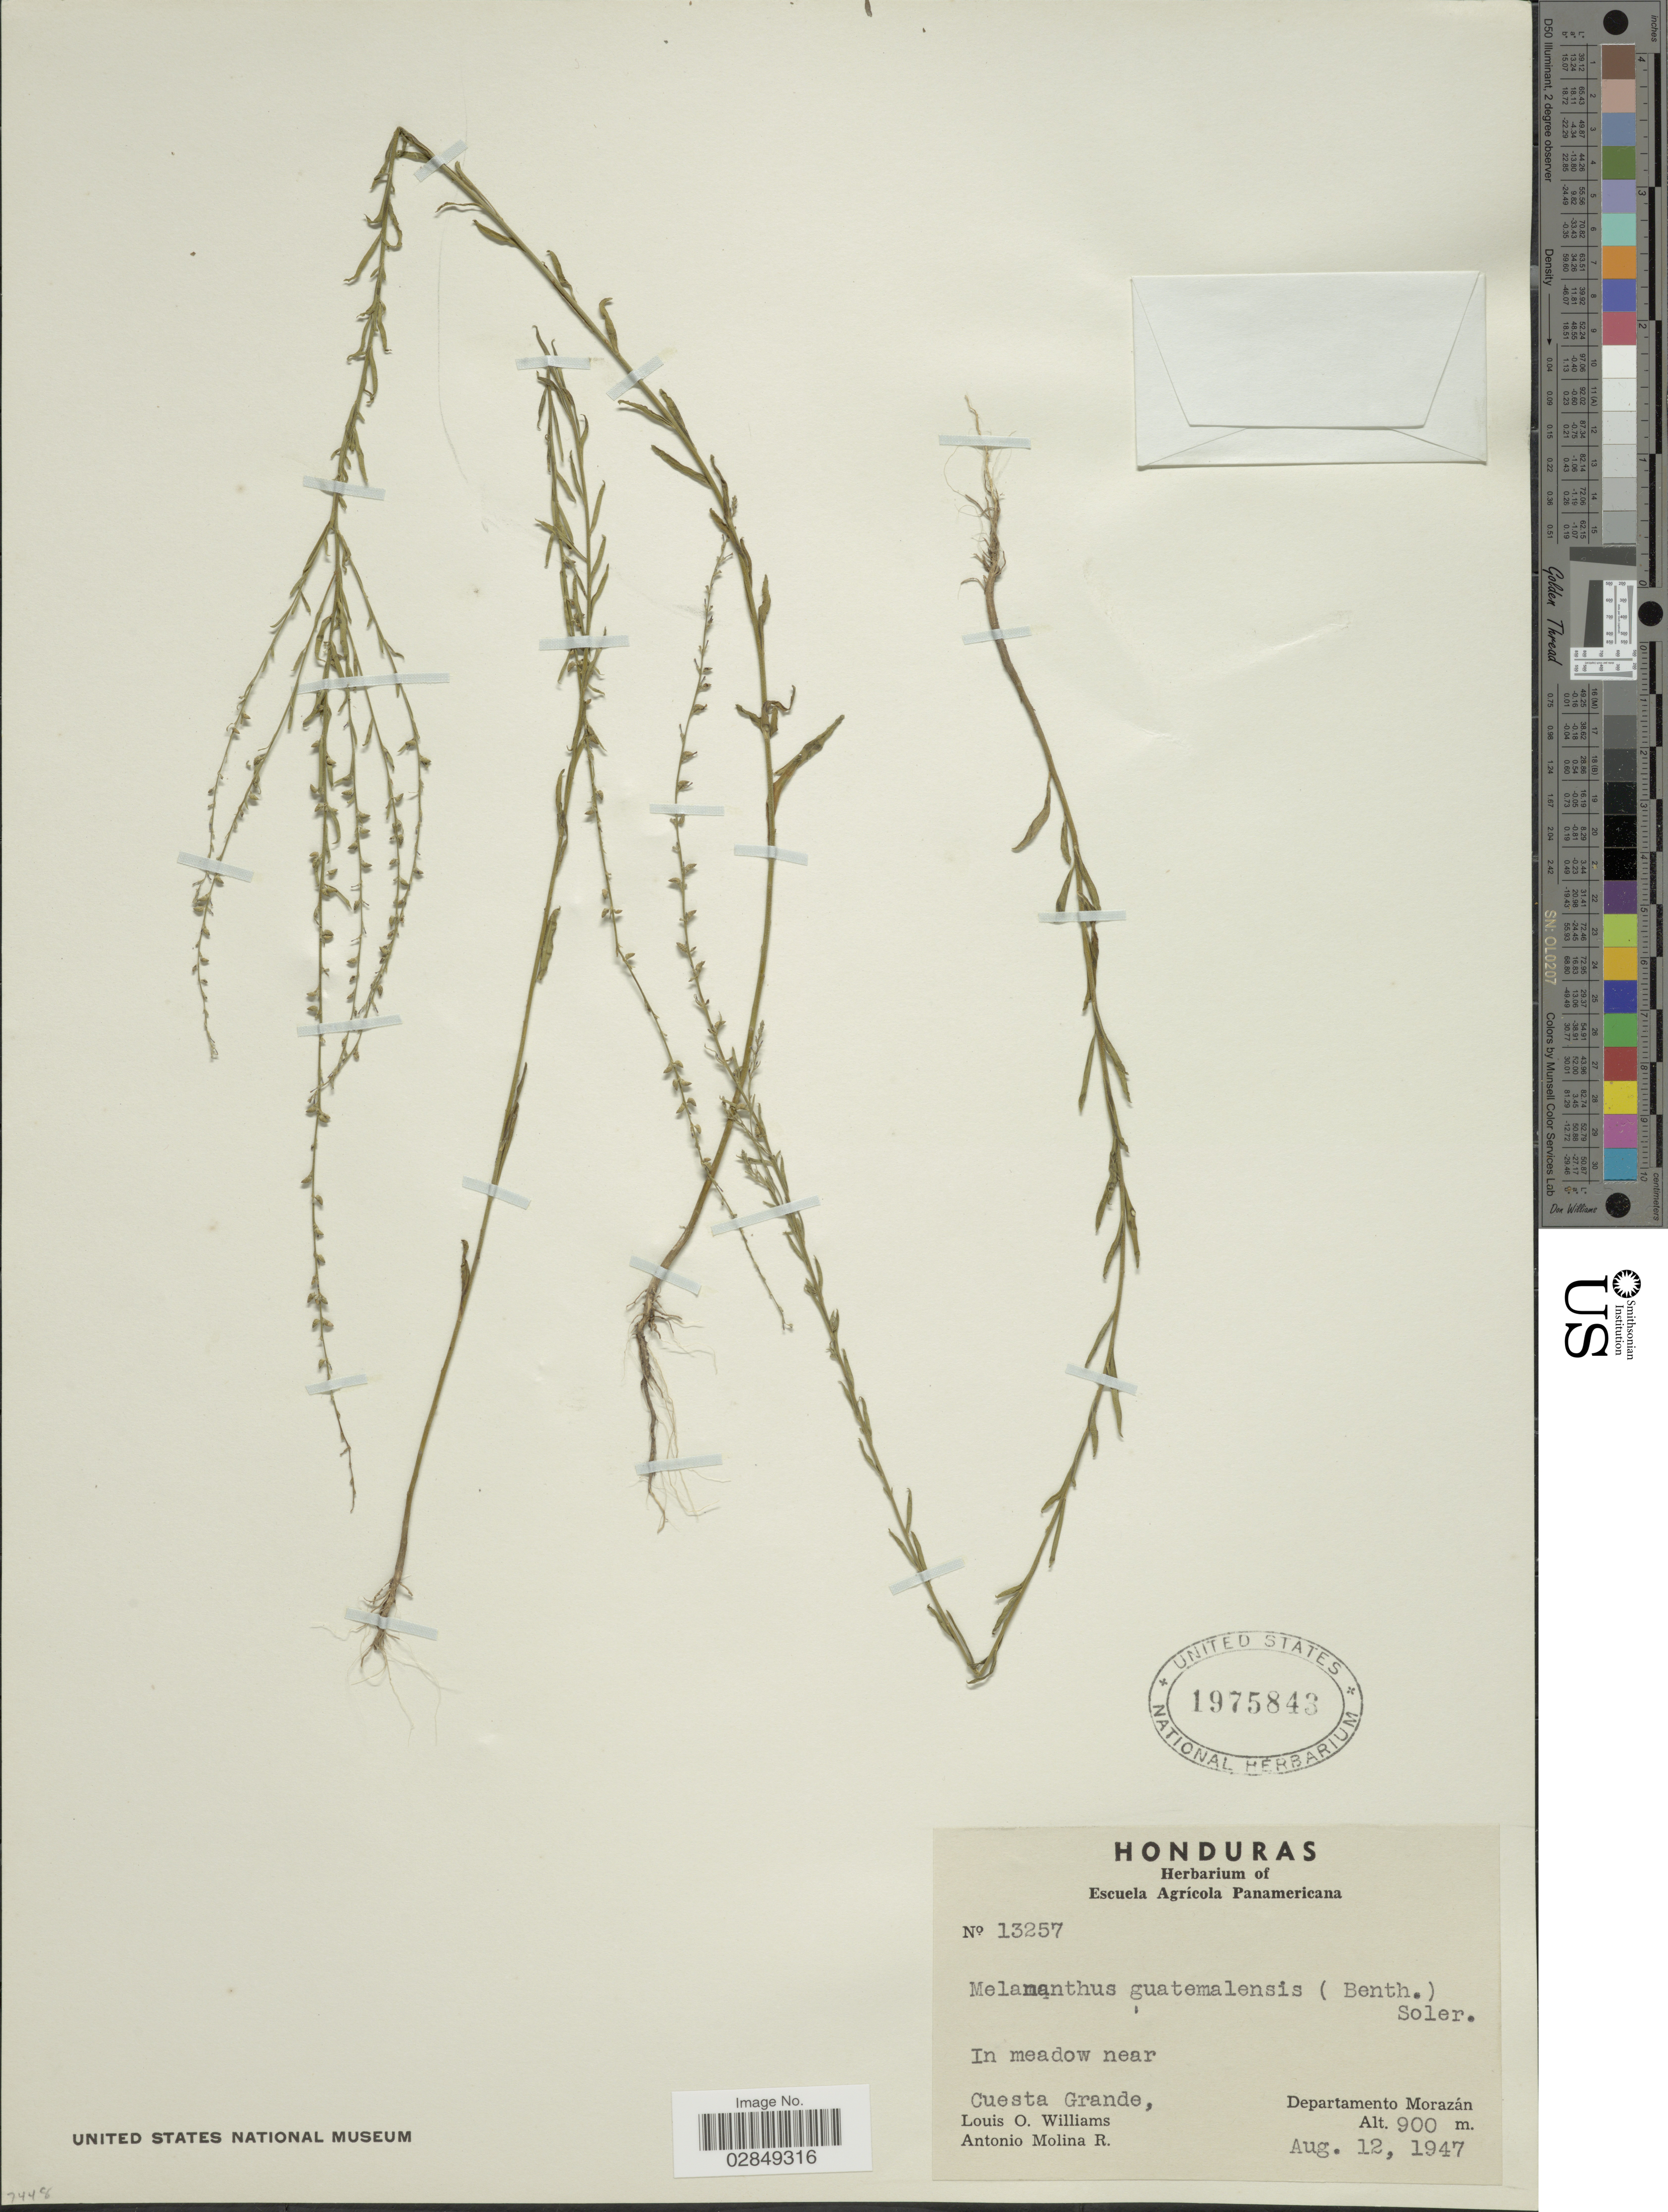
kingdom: Plantae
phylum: Tracheophyta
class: Magnoliopsida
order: Solanales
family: Solanaceae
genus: Melananthus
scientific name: Melananthus guatemalensis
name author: (Benth. ex Hemsl.) Soler.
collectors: L. O. Williams & A. Molina R.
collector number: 13257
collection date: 1947-08-12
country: Honduras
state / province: Fco. Morazán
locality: In meadow near Cuesta Grande, Departamento Morazán.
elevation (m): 900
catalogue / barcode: US 1975843